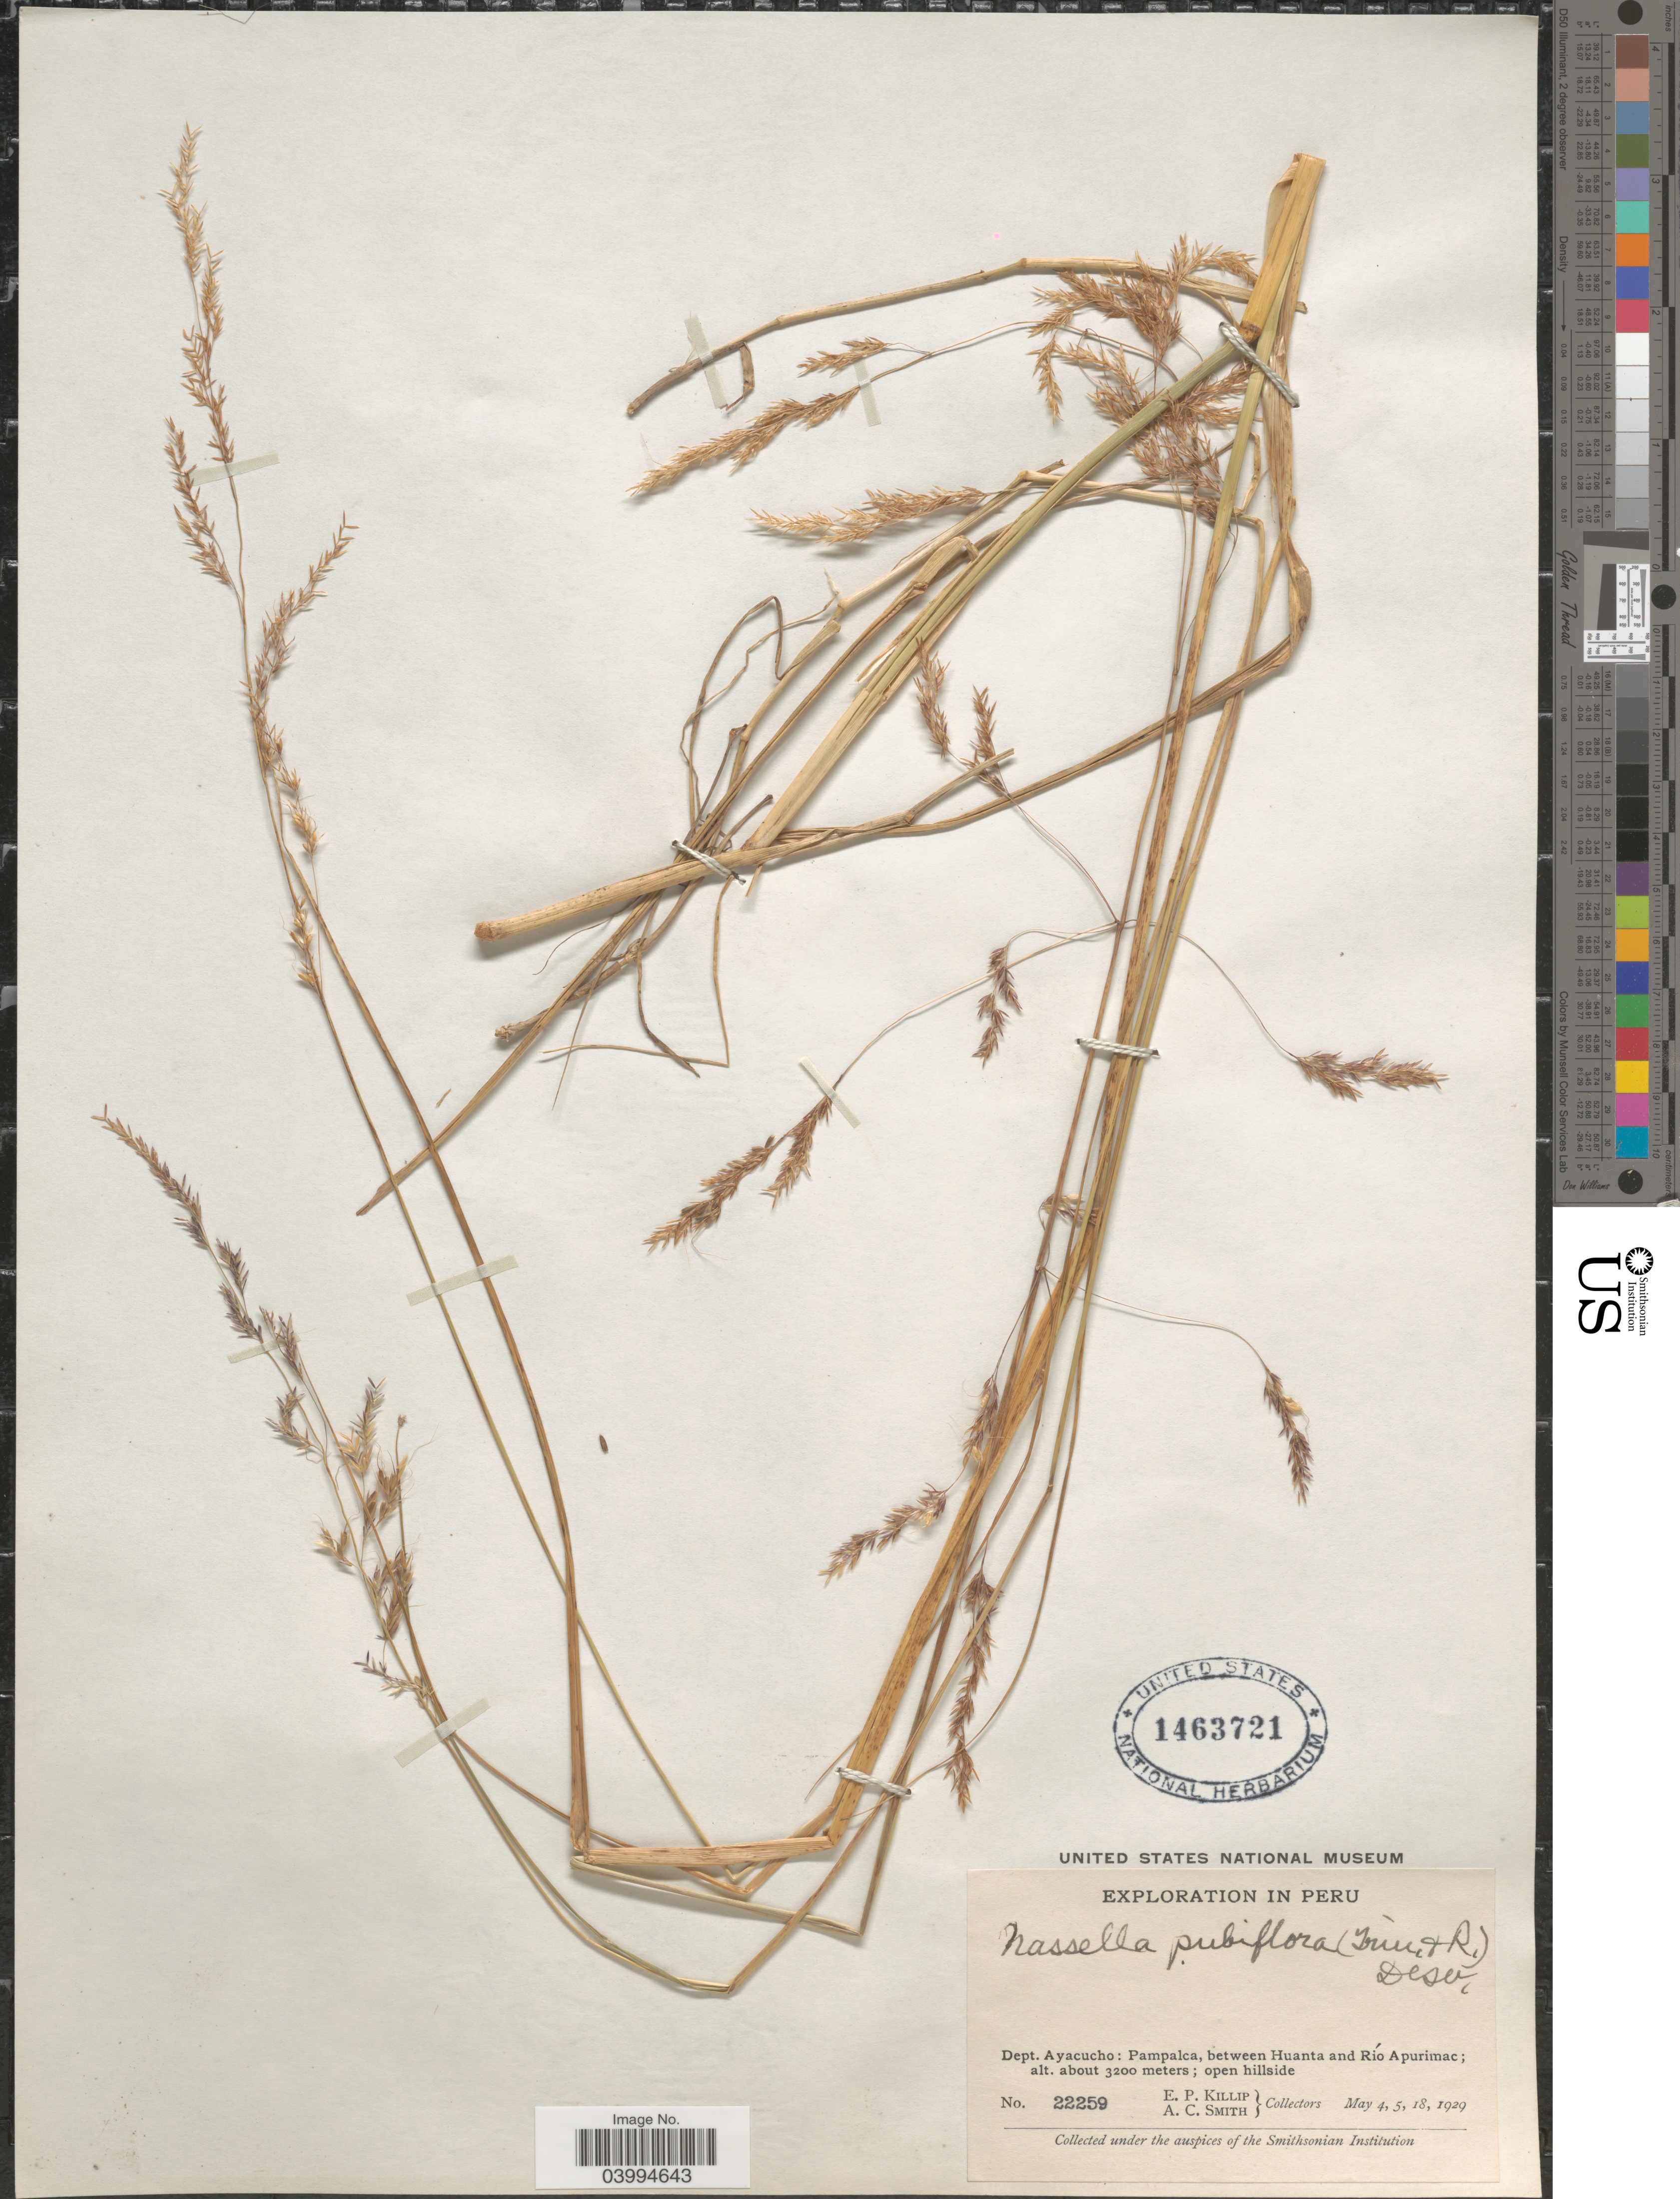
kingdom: Plantae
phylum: Tracheophyta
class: Liliopsida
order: Poales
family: Poaceae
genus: Nassella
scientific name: Nassella pubiflora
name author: (Trin. & Rupr.) É. Desv.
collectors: E. P. Killip & A. C. Smith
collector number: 22259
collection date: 1929-05-04/1929-05-18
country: Peru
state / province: Ayacucho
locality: Dept. Ayacucho: Pampalca, between Huanta and Río Apurimac.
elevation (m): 3200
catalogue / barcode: US 1463721